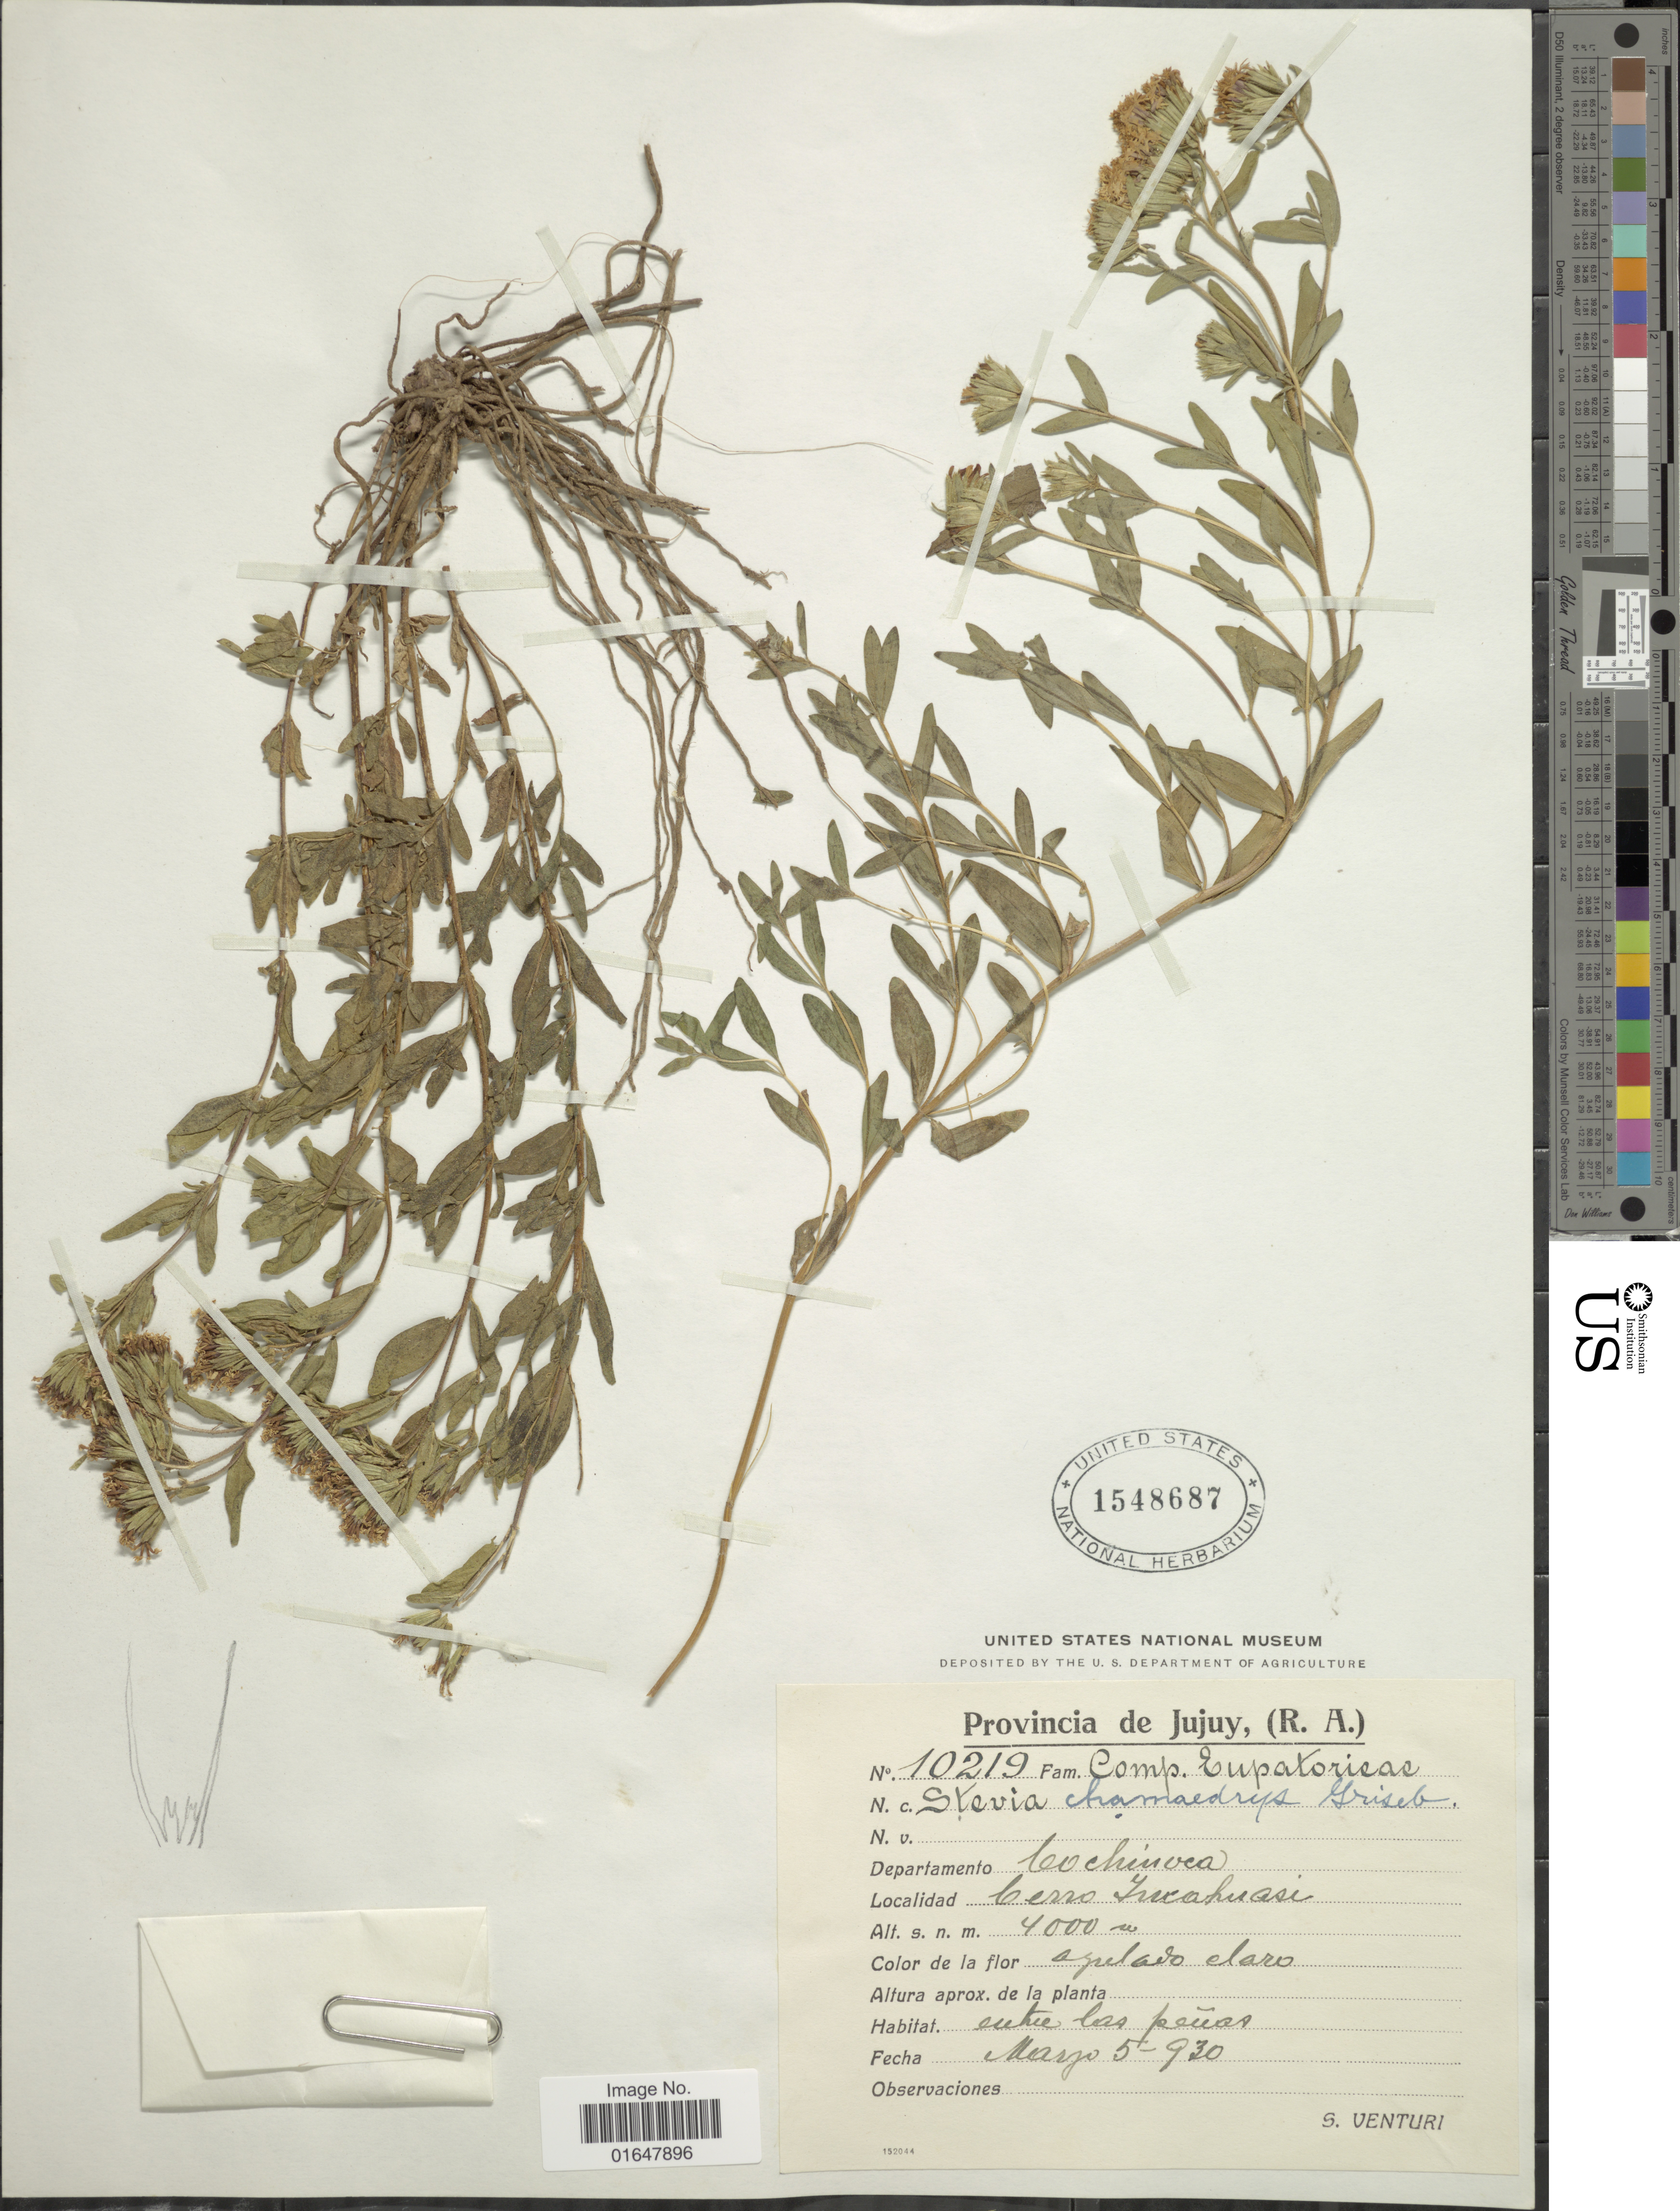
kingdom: Plantae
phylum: Tracheophyta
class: Magnoliopsida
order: Asterales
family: Asteraceae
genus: Stevia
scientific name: Stevia chamaedrys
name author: Griseb.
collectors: S. Venturi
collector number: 10219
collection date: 1930-03-05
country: Argentina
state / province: Jujuy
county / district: Cochinoca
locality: Cerro Incahuasi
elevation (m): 4000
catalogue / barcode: US 1548687